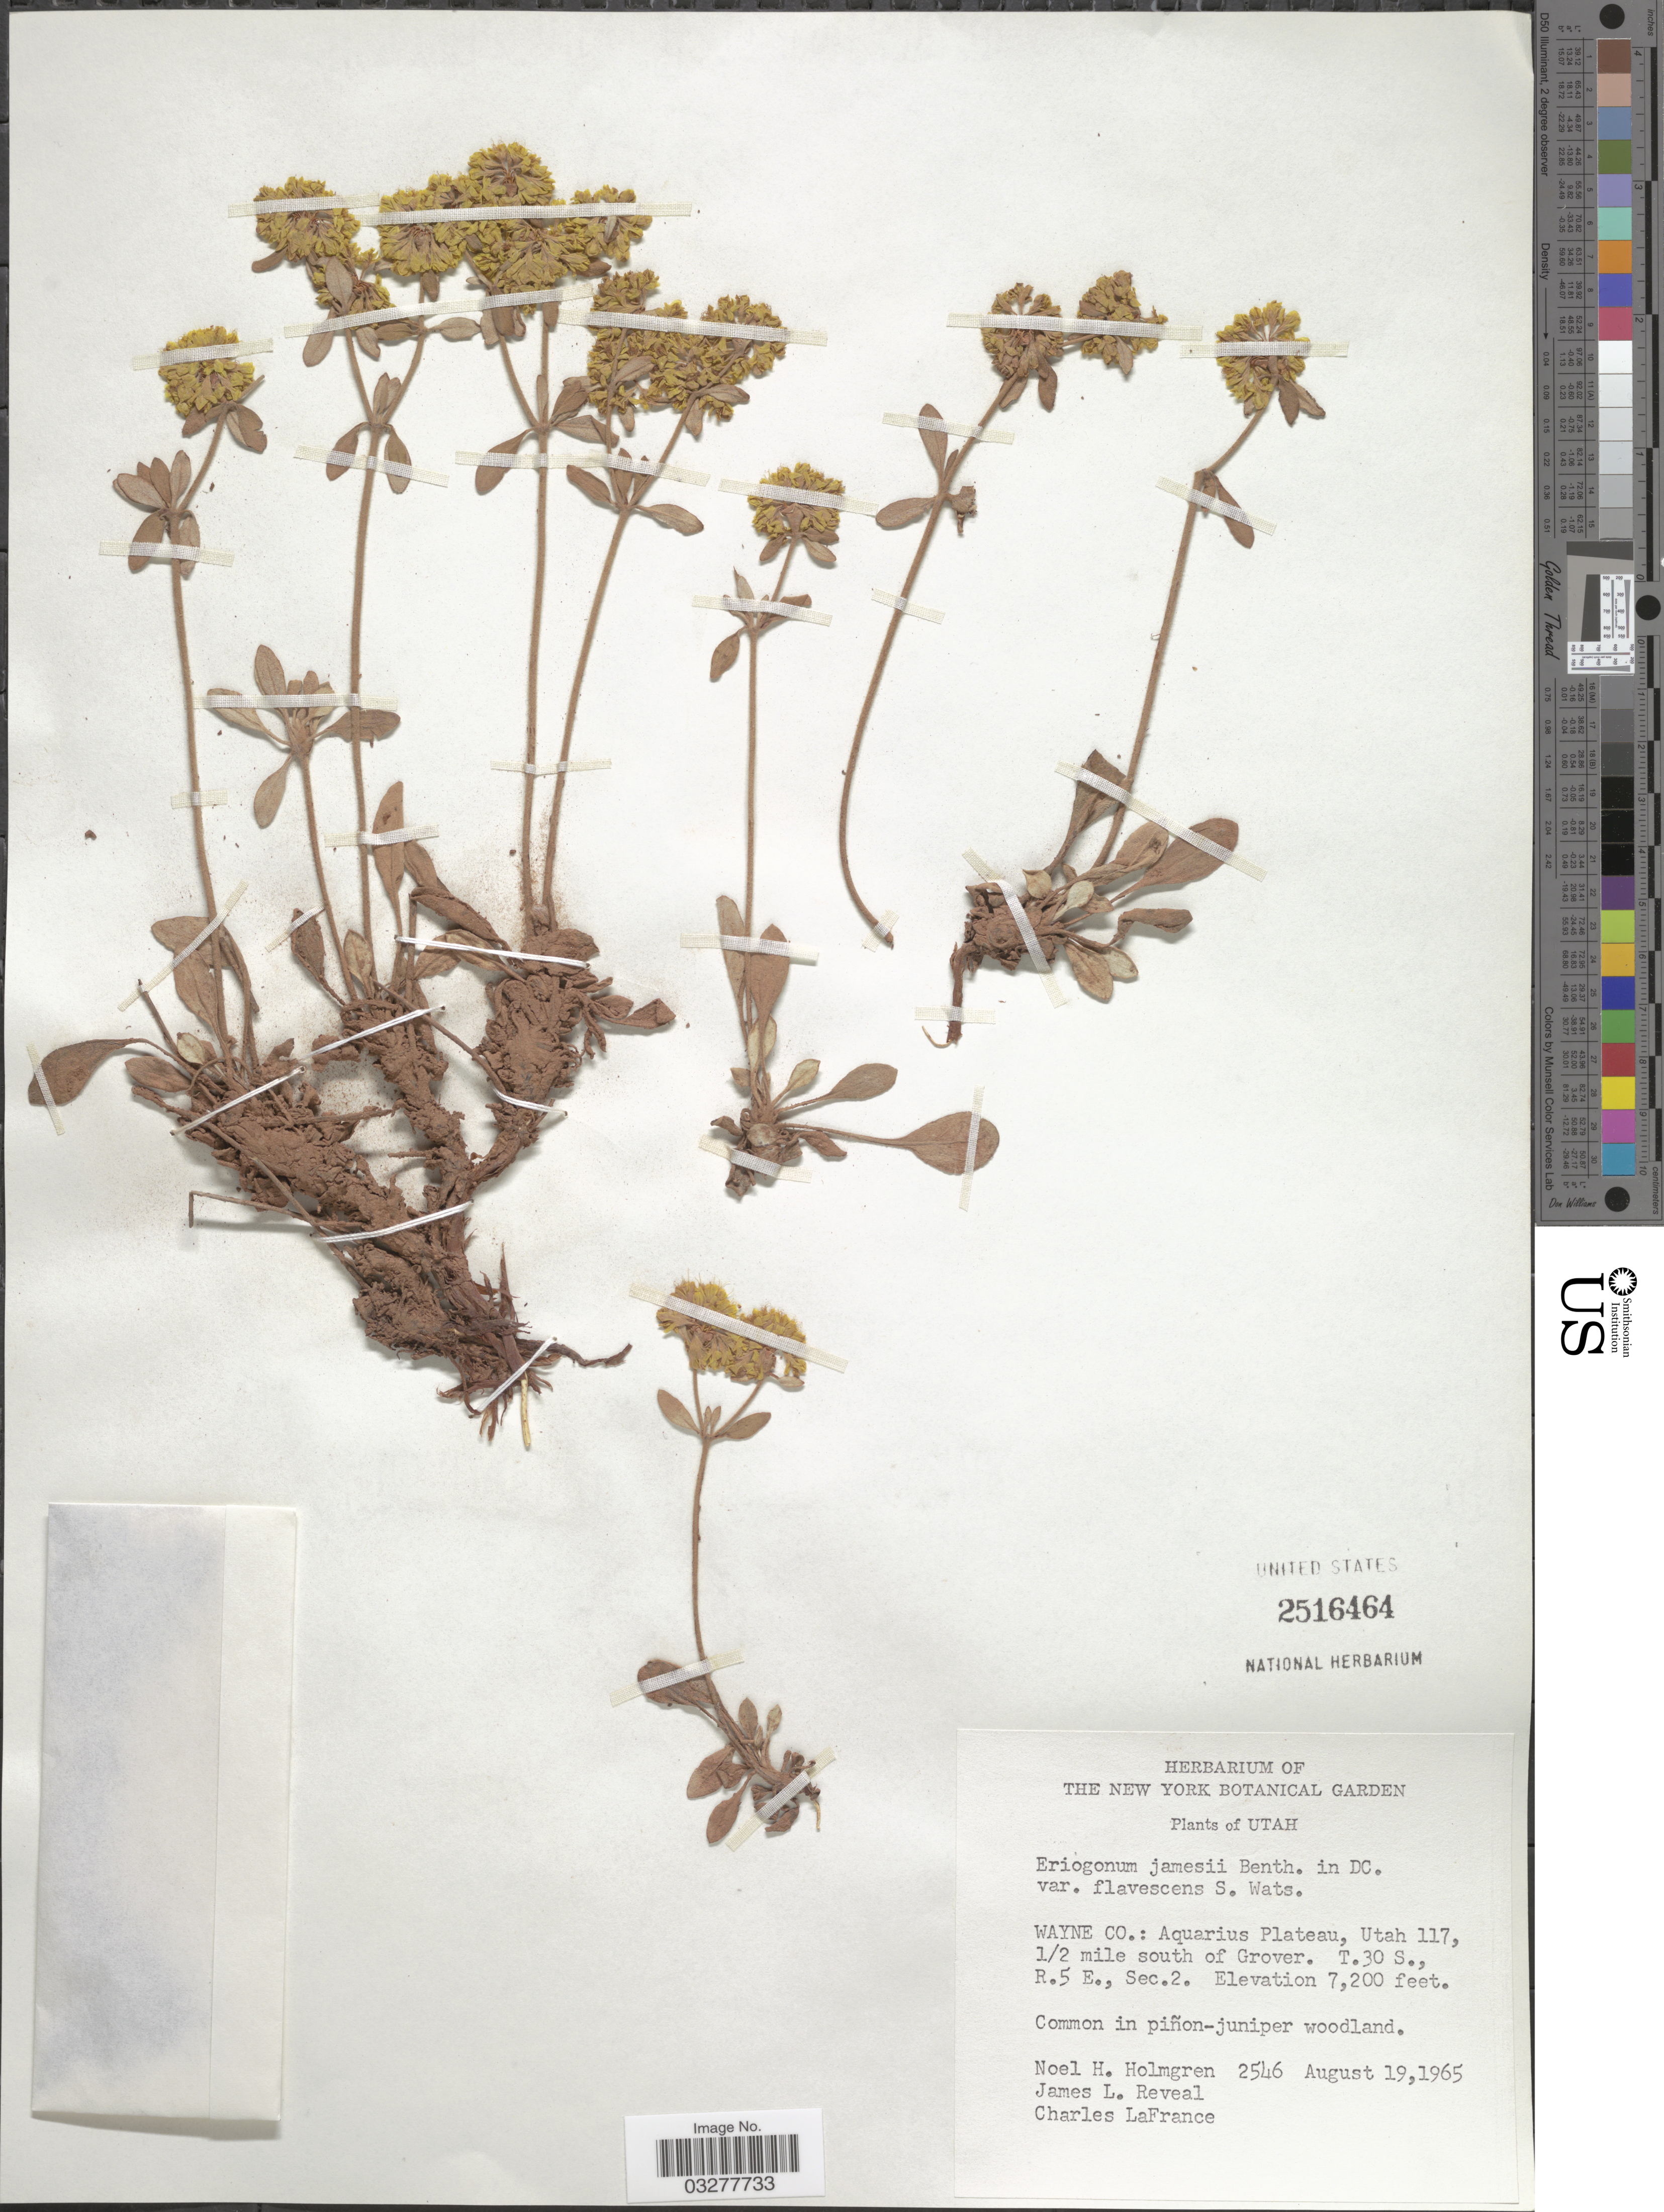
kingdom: Plantae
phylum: Tracheophyta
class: Magnoliopsida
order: Caryophyllales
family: Polygonaceae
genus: Eriogonum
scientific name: Eriogonum jamesii var. flavescens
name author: S. Watson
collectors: N. H. Holmgren, J. L. Reveal & C. LaFrance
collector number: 2546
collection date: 1965-08-19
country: United States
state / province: Utah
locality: Wayne Co.: Aquarius Plateau, Utah 117, 1/2 mile south of Grover. T.30S, R.5E, Sec.2.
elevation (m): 2195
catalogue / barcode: US 2516464